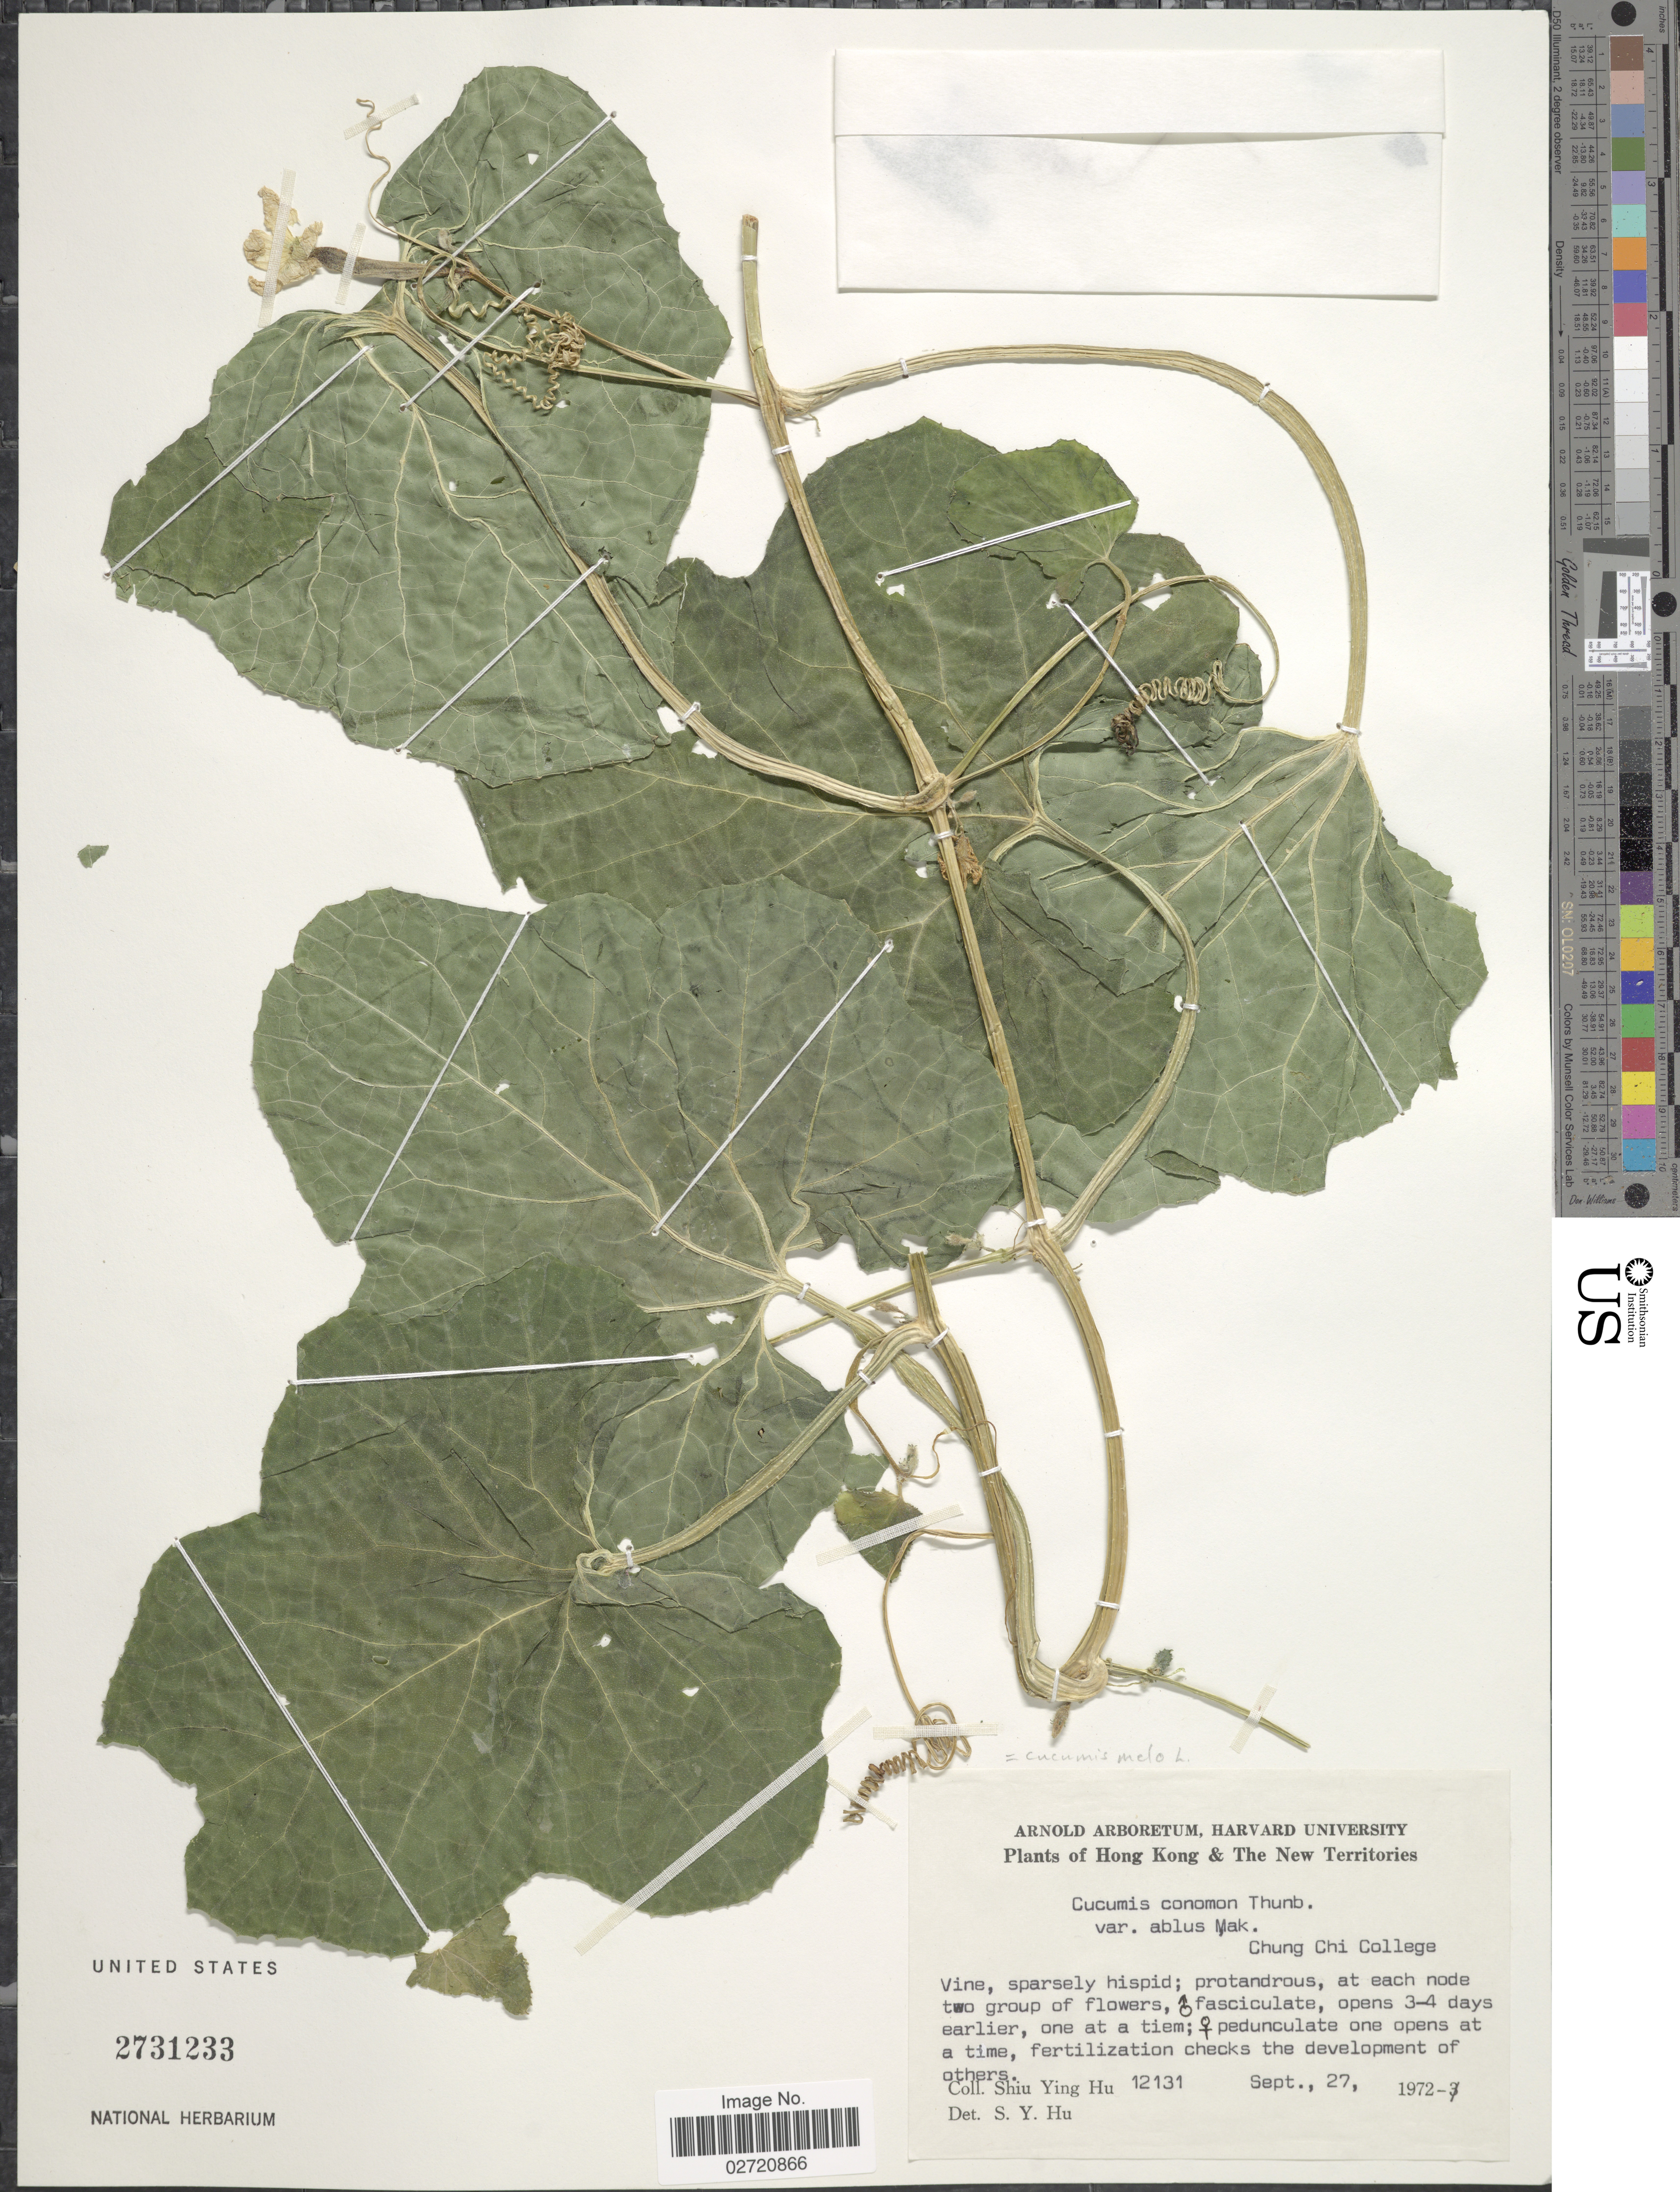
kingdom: Plantae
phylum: Tracheophyta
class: Magnoliopsida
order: Cucurbitales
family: Cucurbitaceae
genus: Cucumis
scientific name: Cucumis melo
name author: L.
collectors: S. Y. Hu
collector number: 12131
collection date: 1972-09-27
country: China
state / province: Hong Kong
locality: Hong Kong & The New Territories. Chung Chi College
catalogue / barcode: US 2731233